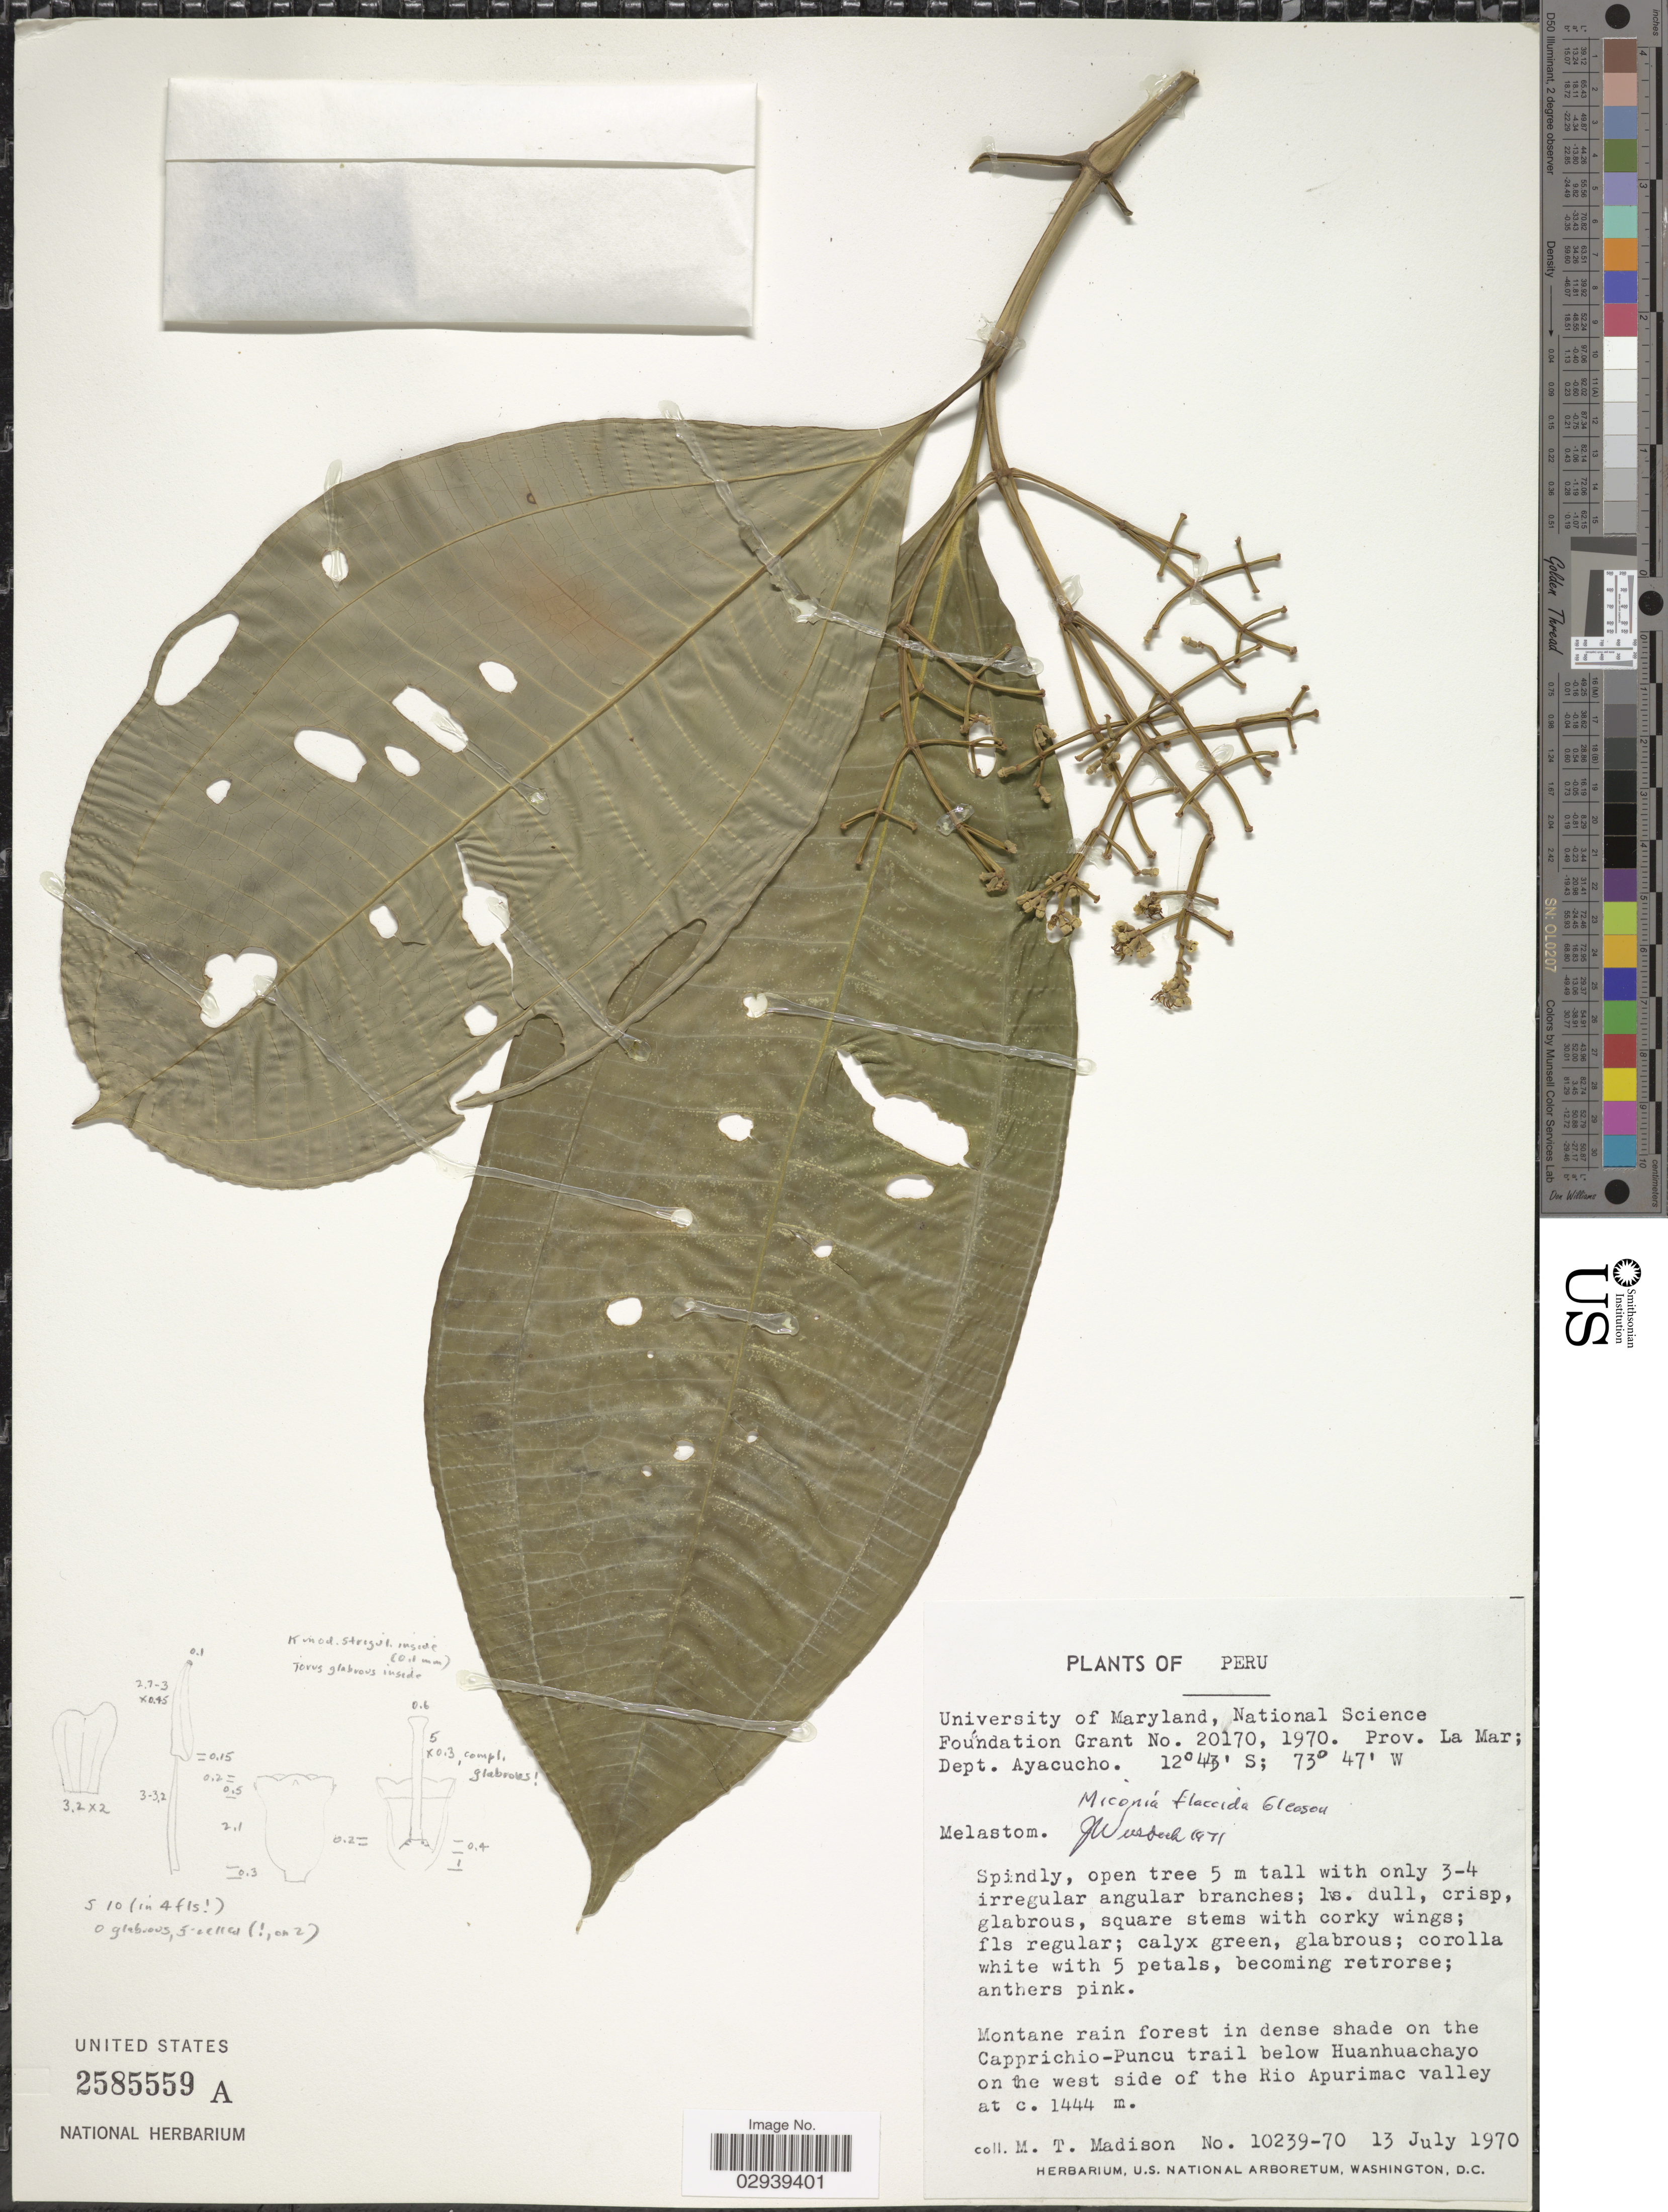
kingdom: Plantae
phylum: Tracheophyta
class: Magnoliopsida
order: Myrtales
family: Melastomataceae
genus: Miconia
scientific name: Miconia flaccida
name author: Gleason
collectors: M. T. Madison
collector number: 10239-70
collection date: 1970-07-13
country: Peru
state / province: Ayacucho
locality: Prov. La Mar; Dept. Ayacucho, Montane rain forest in dense shade on the Capprichio-Puncu trail below Huanhuachayo on the west side of the Rio Apurimac valley.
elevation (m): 1444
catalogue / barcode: US 2585559A